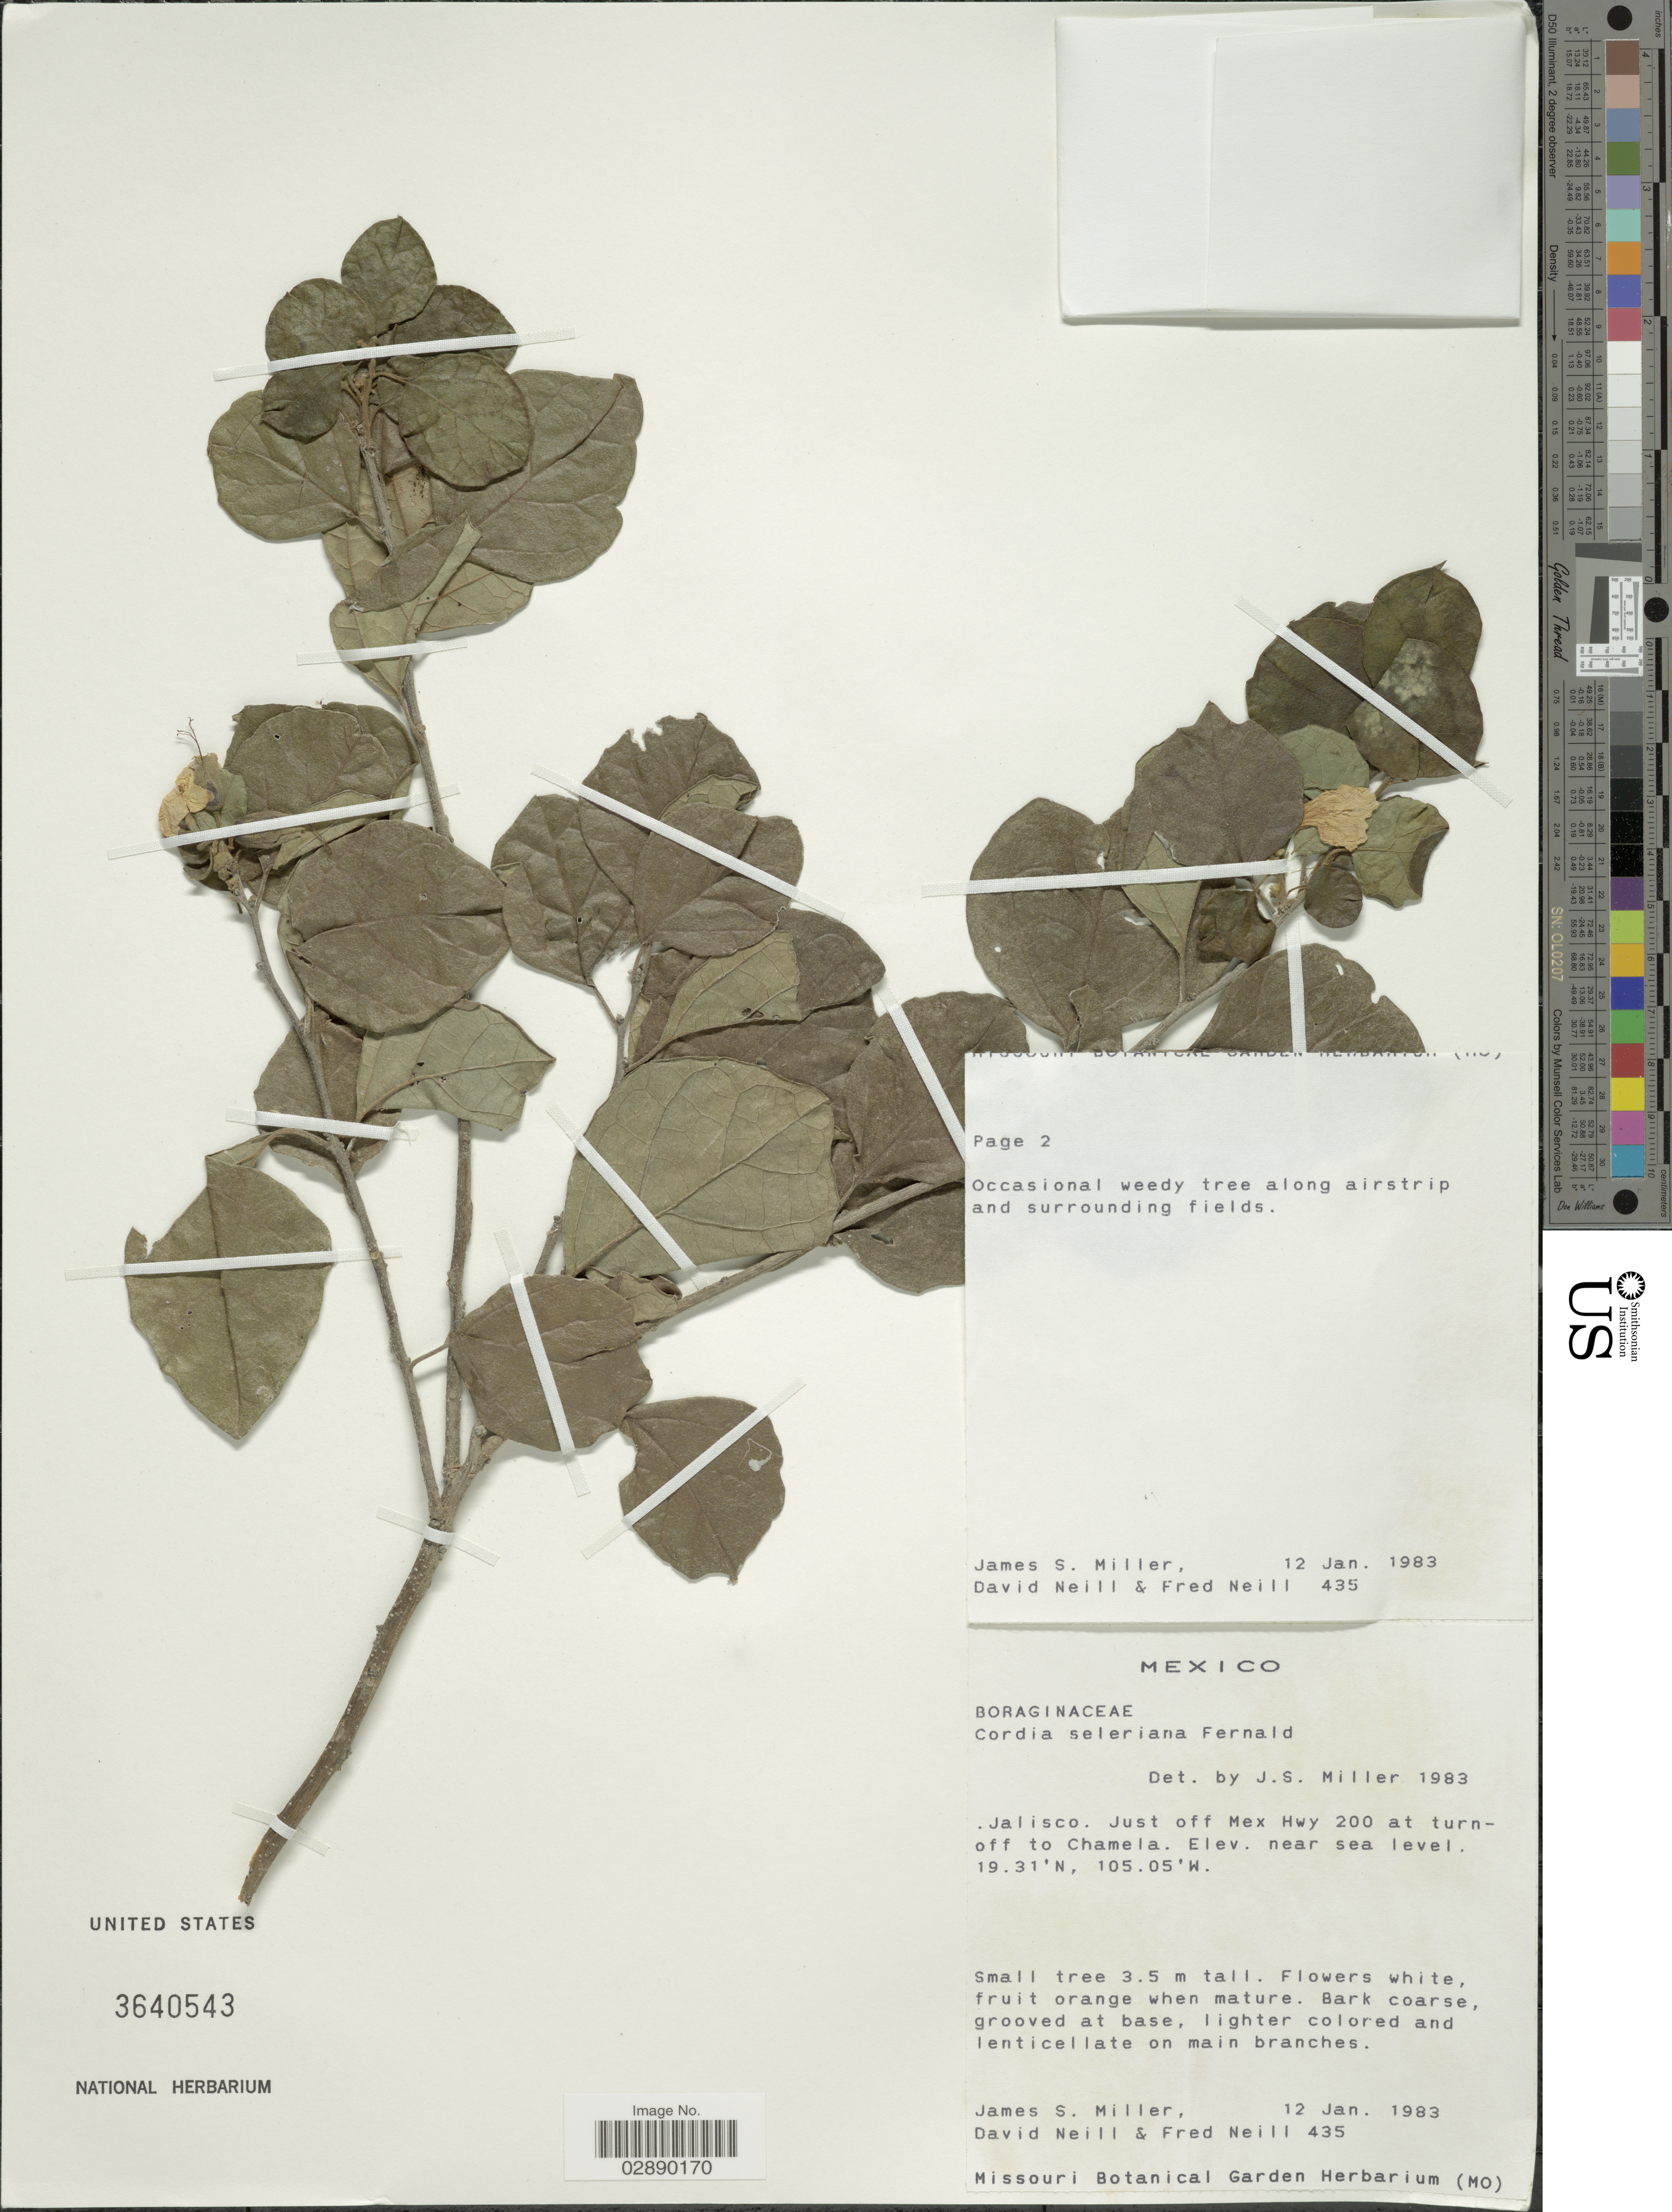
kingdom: Plantae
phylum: Tracheophyta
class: Magnoliopsida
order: Boraginales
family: Cordiaceae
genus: Cordia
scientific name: Cordia seleriana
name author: Fernald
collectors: J. S. Miller, D. Neill & F. Neill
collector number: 435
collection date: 1983-01-12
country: Mexico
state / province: Jalisco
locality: Just off Mex Hwy 200 at turnoff to Chamela.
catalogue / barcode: US 3640543